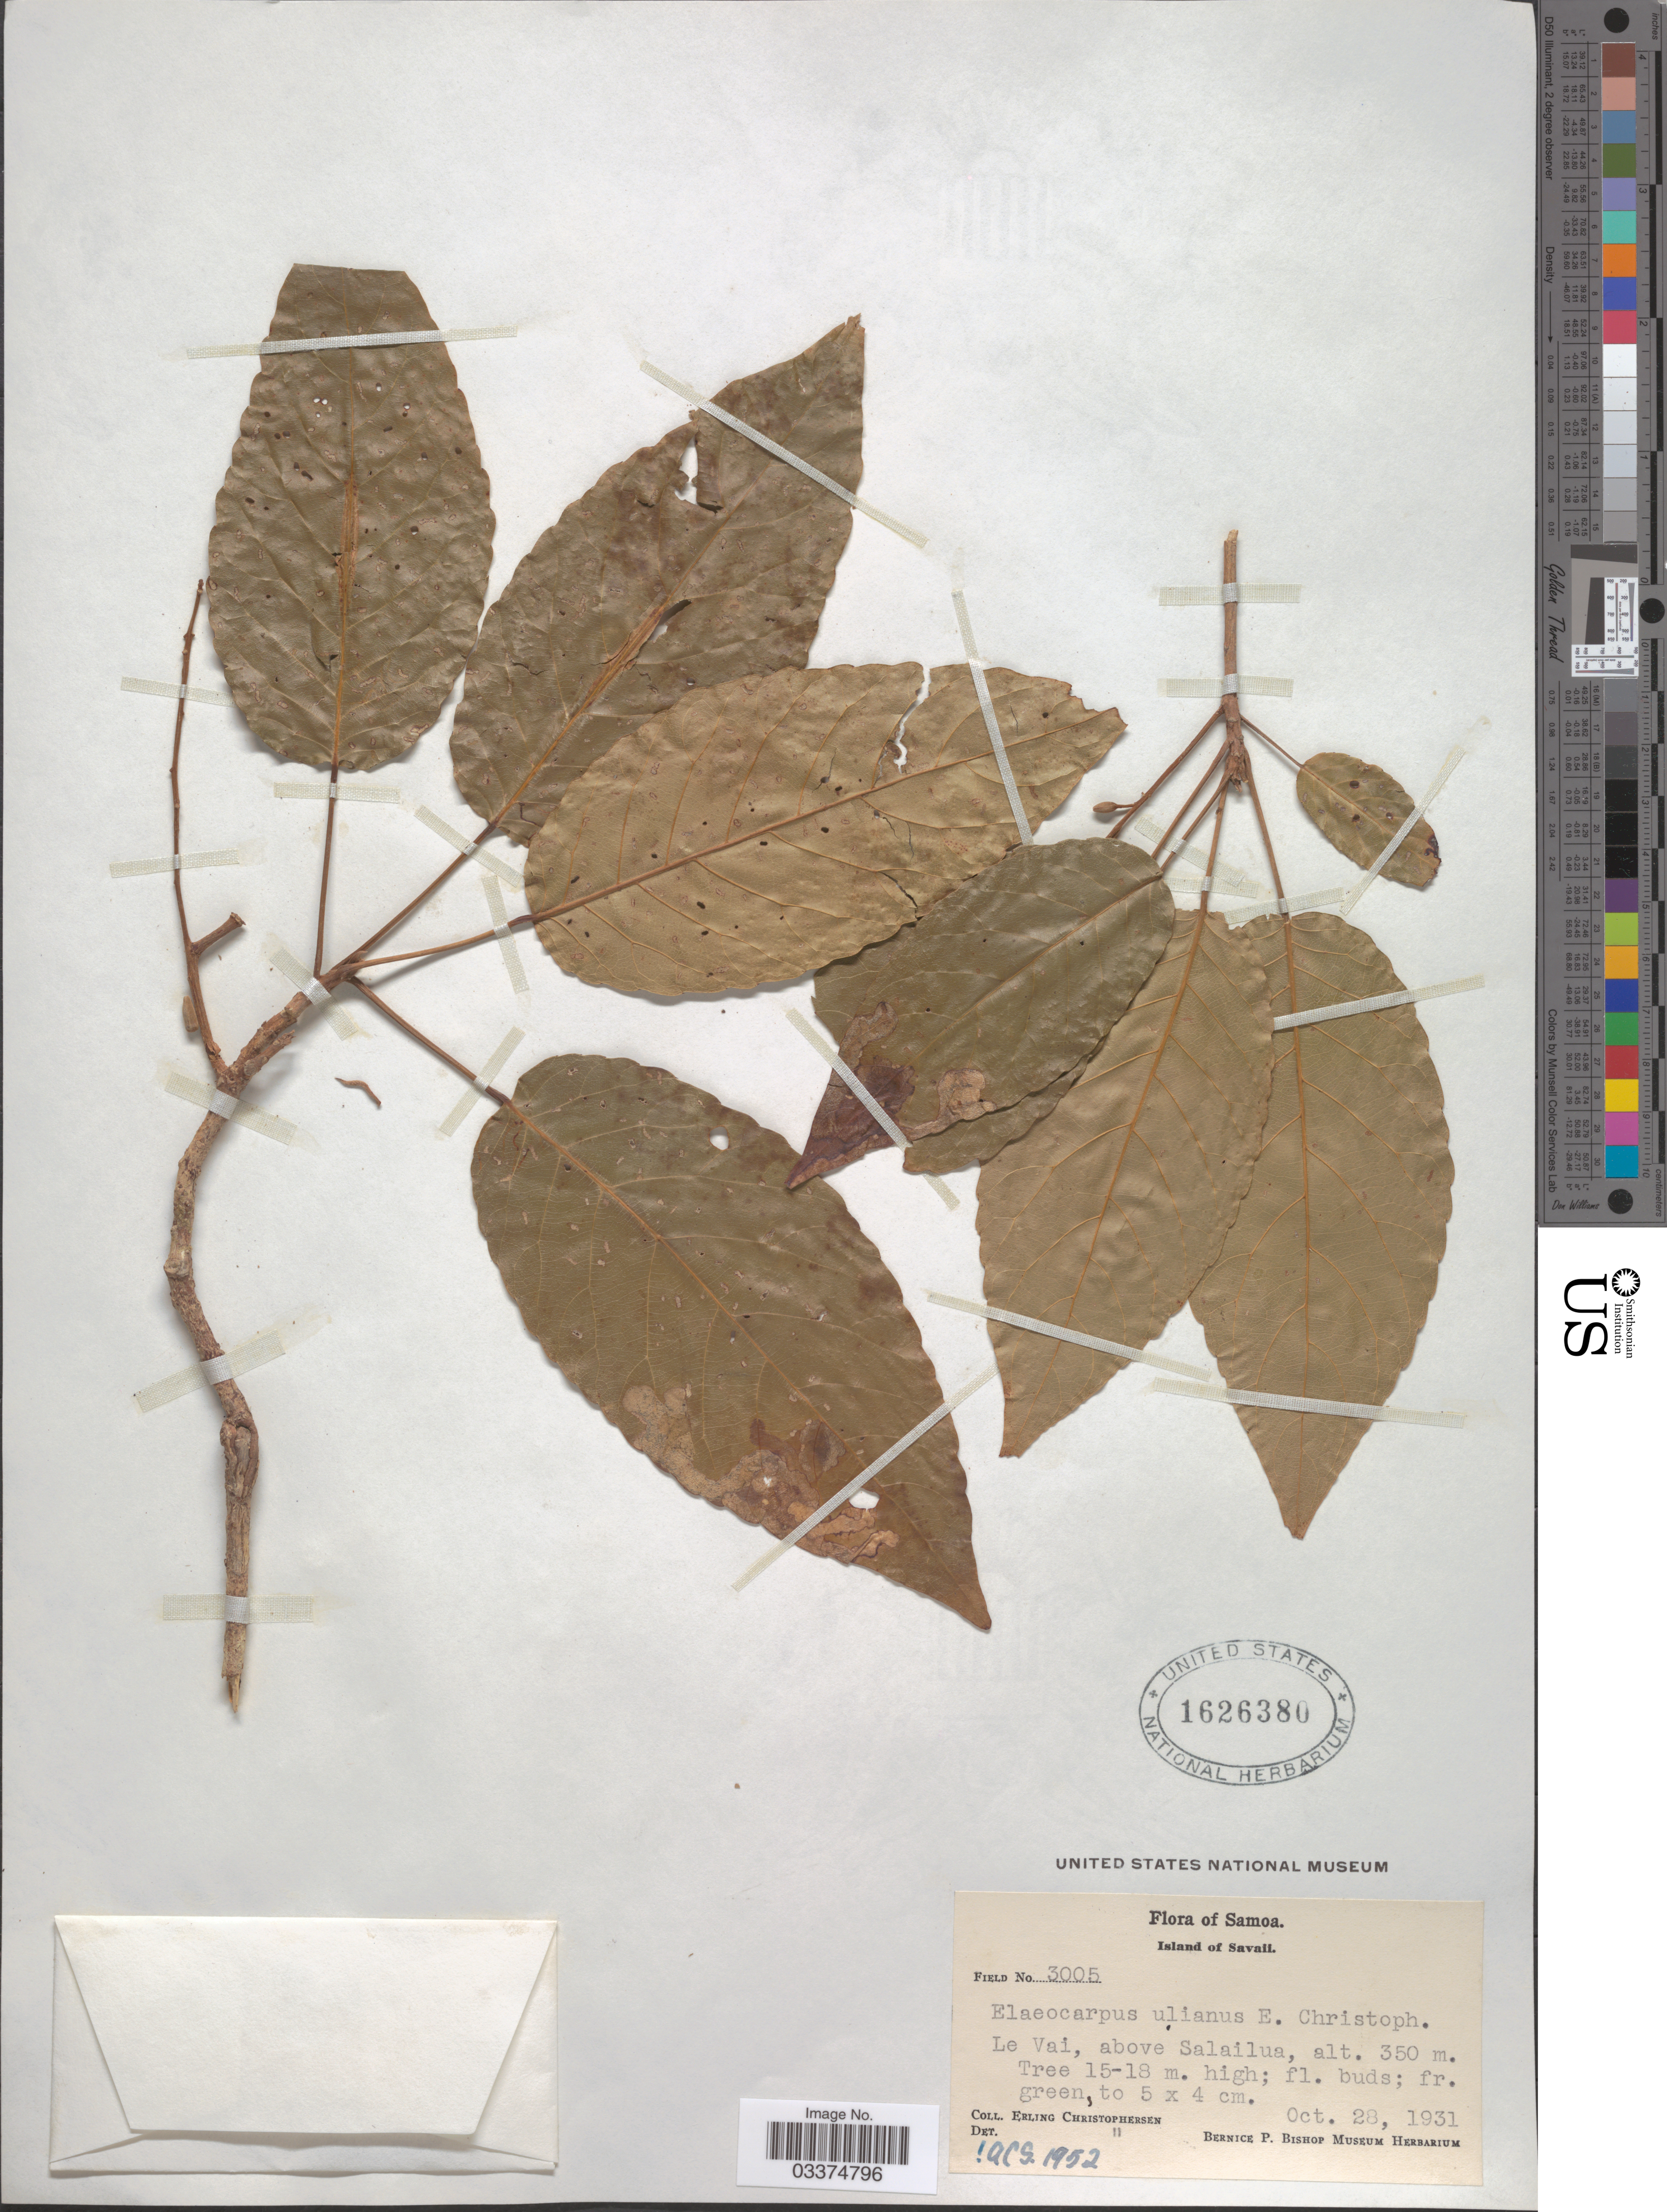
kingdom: Plantae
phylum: Tracheophyta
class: Magnoliopsida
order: Oxalidales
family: Elaeocarpaceae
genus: Elaeocarpus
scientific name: Elaeocarpus ulianus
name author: Christoph.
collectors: E. Christophersen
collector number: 3005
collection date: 1931-10-28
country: Samoa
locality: Samoa. Island of Savaii. Le Vai, above Salailua.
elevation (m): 350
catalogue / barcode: US 1626380